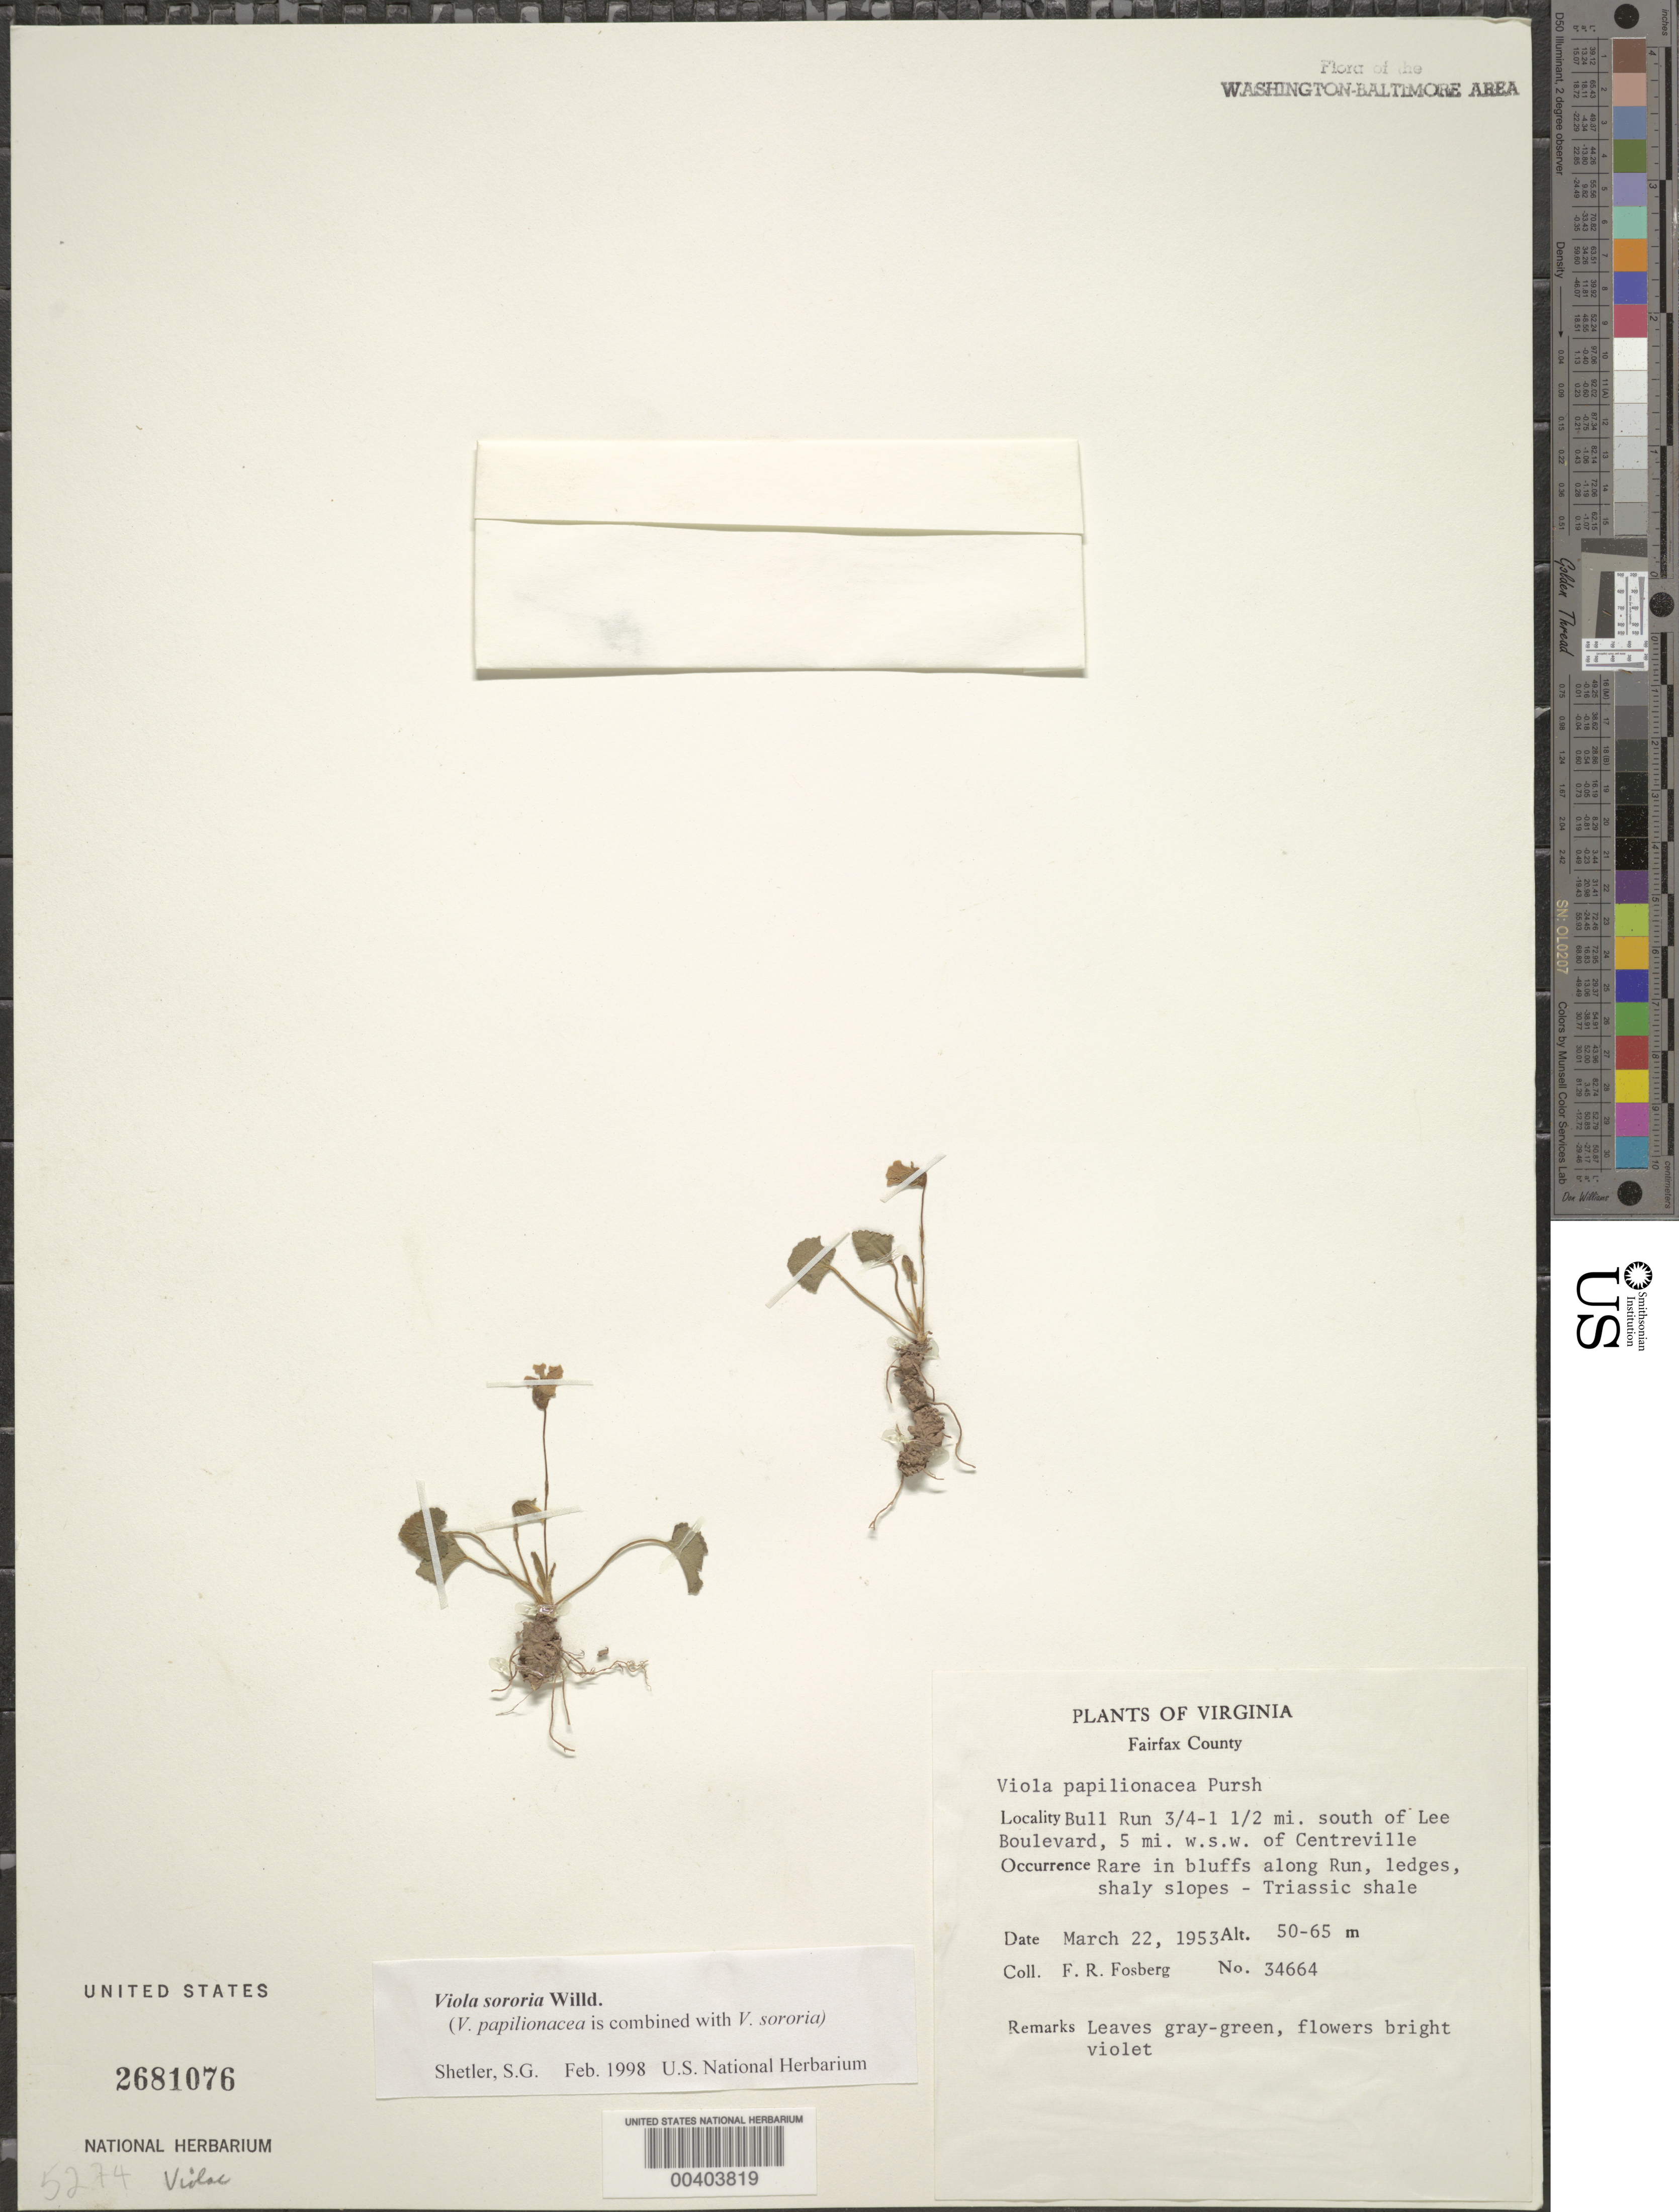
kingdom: Plantae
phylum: Tracheophyta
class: Magnoliopsida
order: Malpighiales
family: Violaceae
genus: Viola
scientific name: Viola sororia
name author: Willd.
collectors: F. R. Fosberg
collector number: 34664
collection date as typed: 22 Mar 1953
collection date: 1953-03-22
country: United States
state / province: Virginia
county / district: Fairfax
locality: Bull Run, south of Lee Blvd.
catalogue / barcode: US 2681076